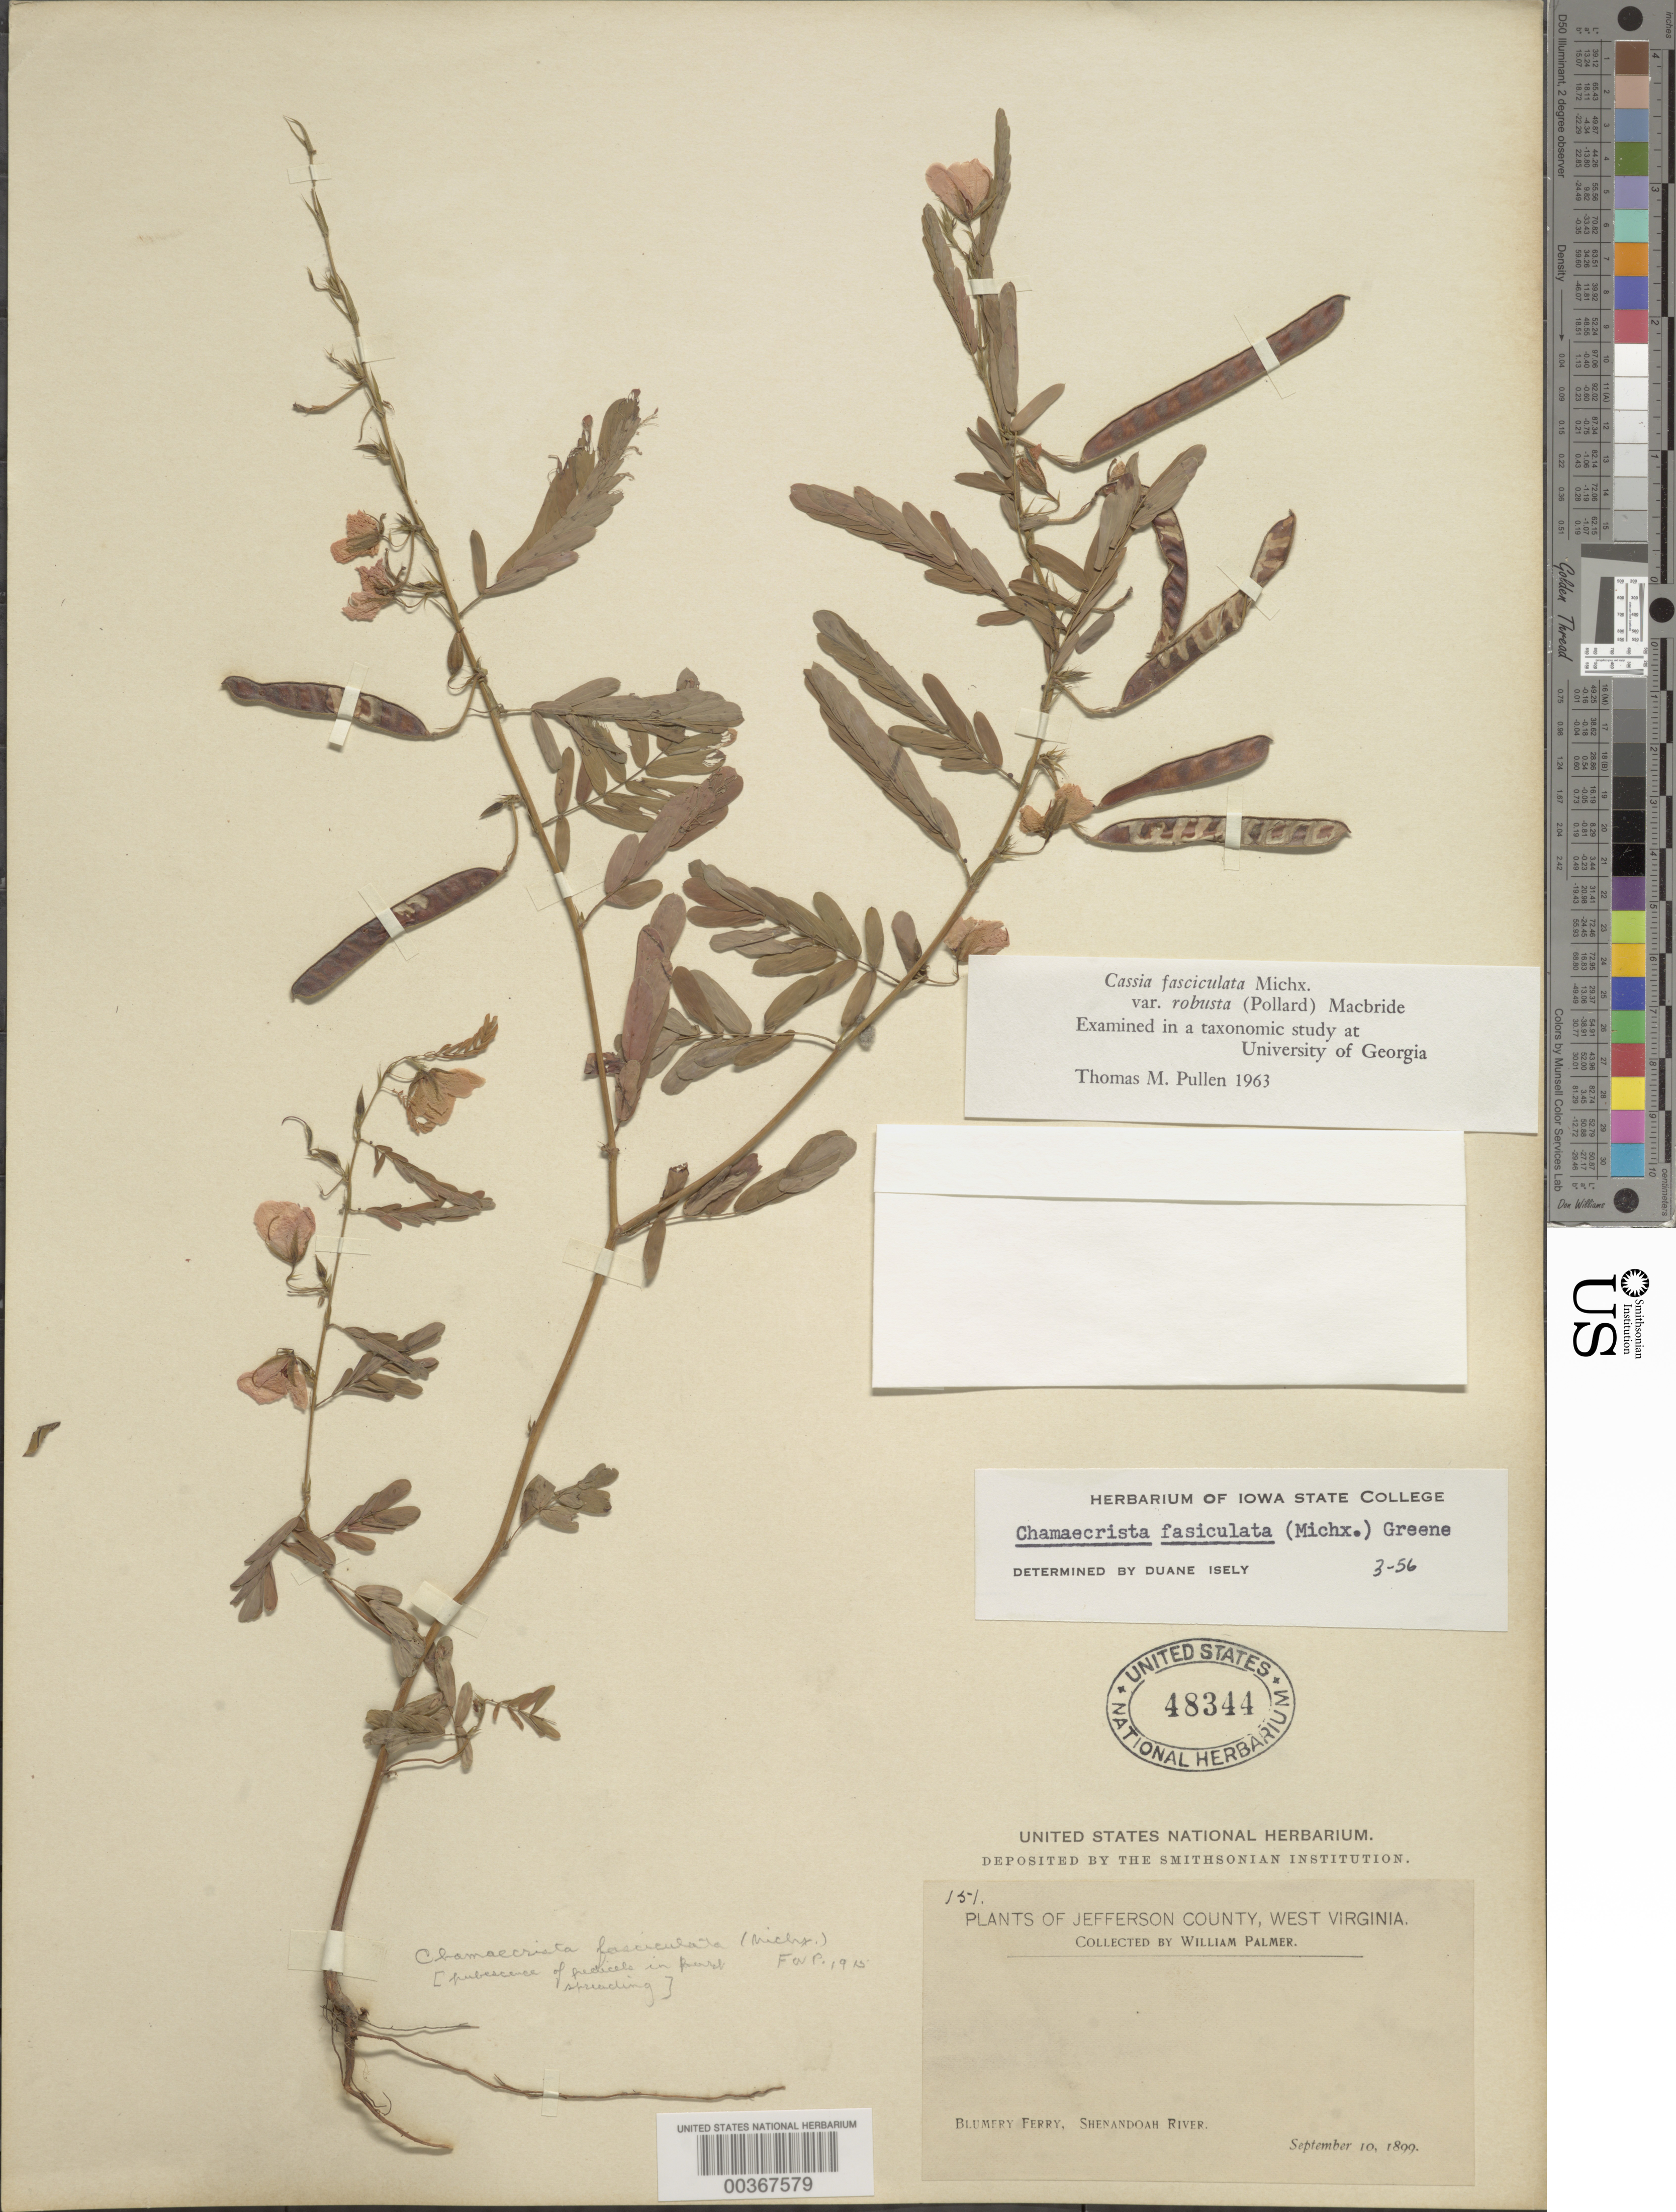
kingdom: Plantae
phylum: Tracheophyta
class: Magnoliopsida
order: Fabales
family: Fabaceae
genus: Chamaecrista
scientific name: Chamaecrista fasciculata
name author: (Michx.) Greene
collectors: W. Palmer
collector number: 151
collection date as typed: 10 Sep 1899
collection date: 1899-09-10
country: United States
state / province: West Virginia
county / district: Jefferson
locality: Blumery Ferry, Shenandoah River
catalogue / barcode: US 48344